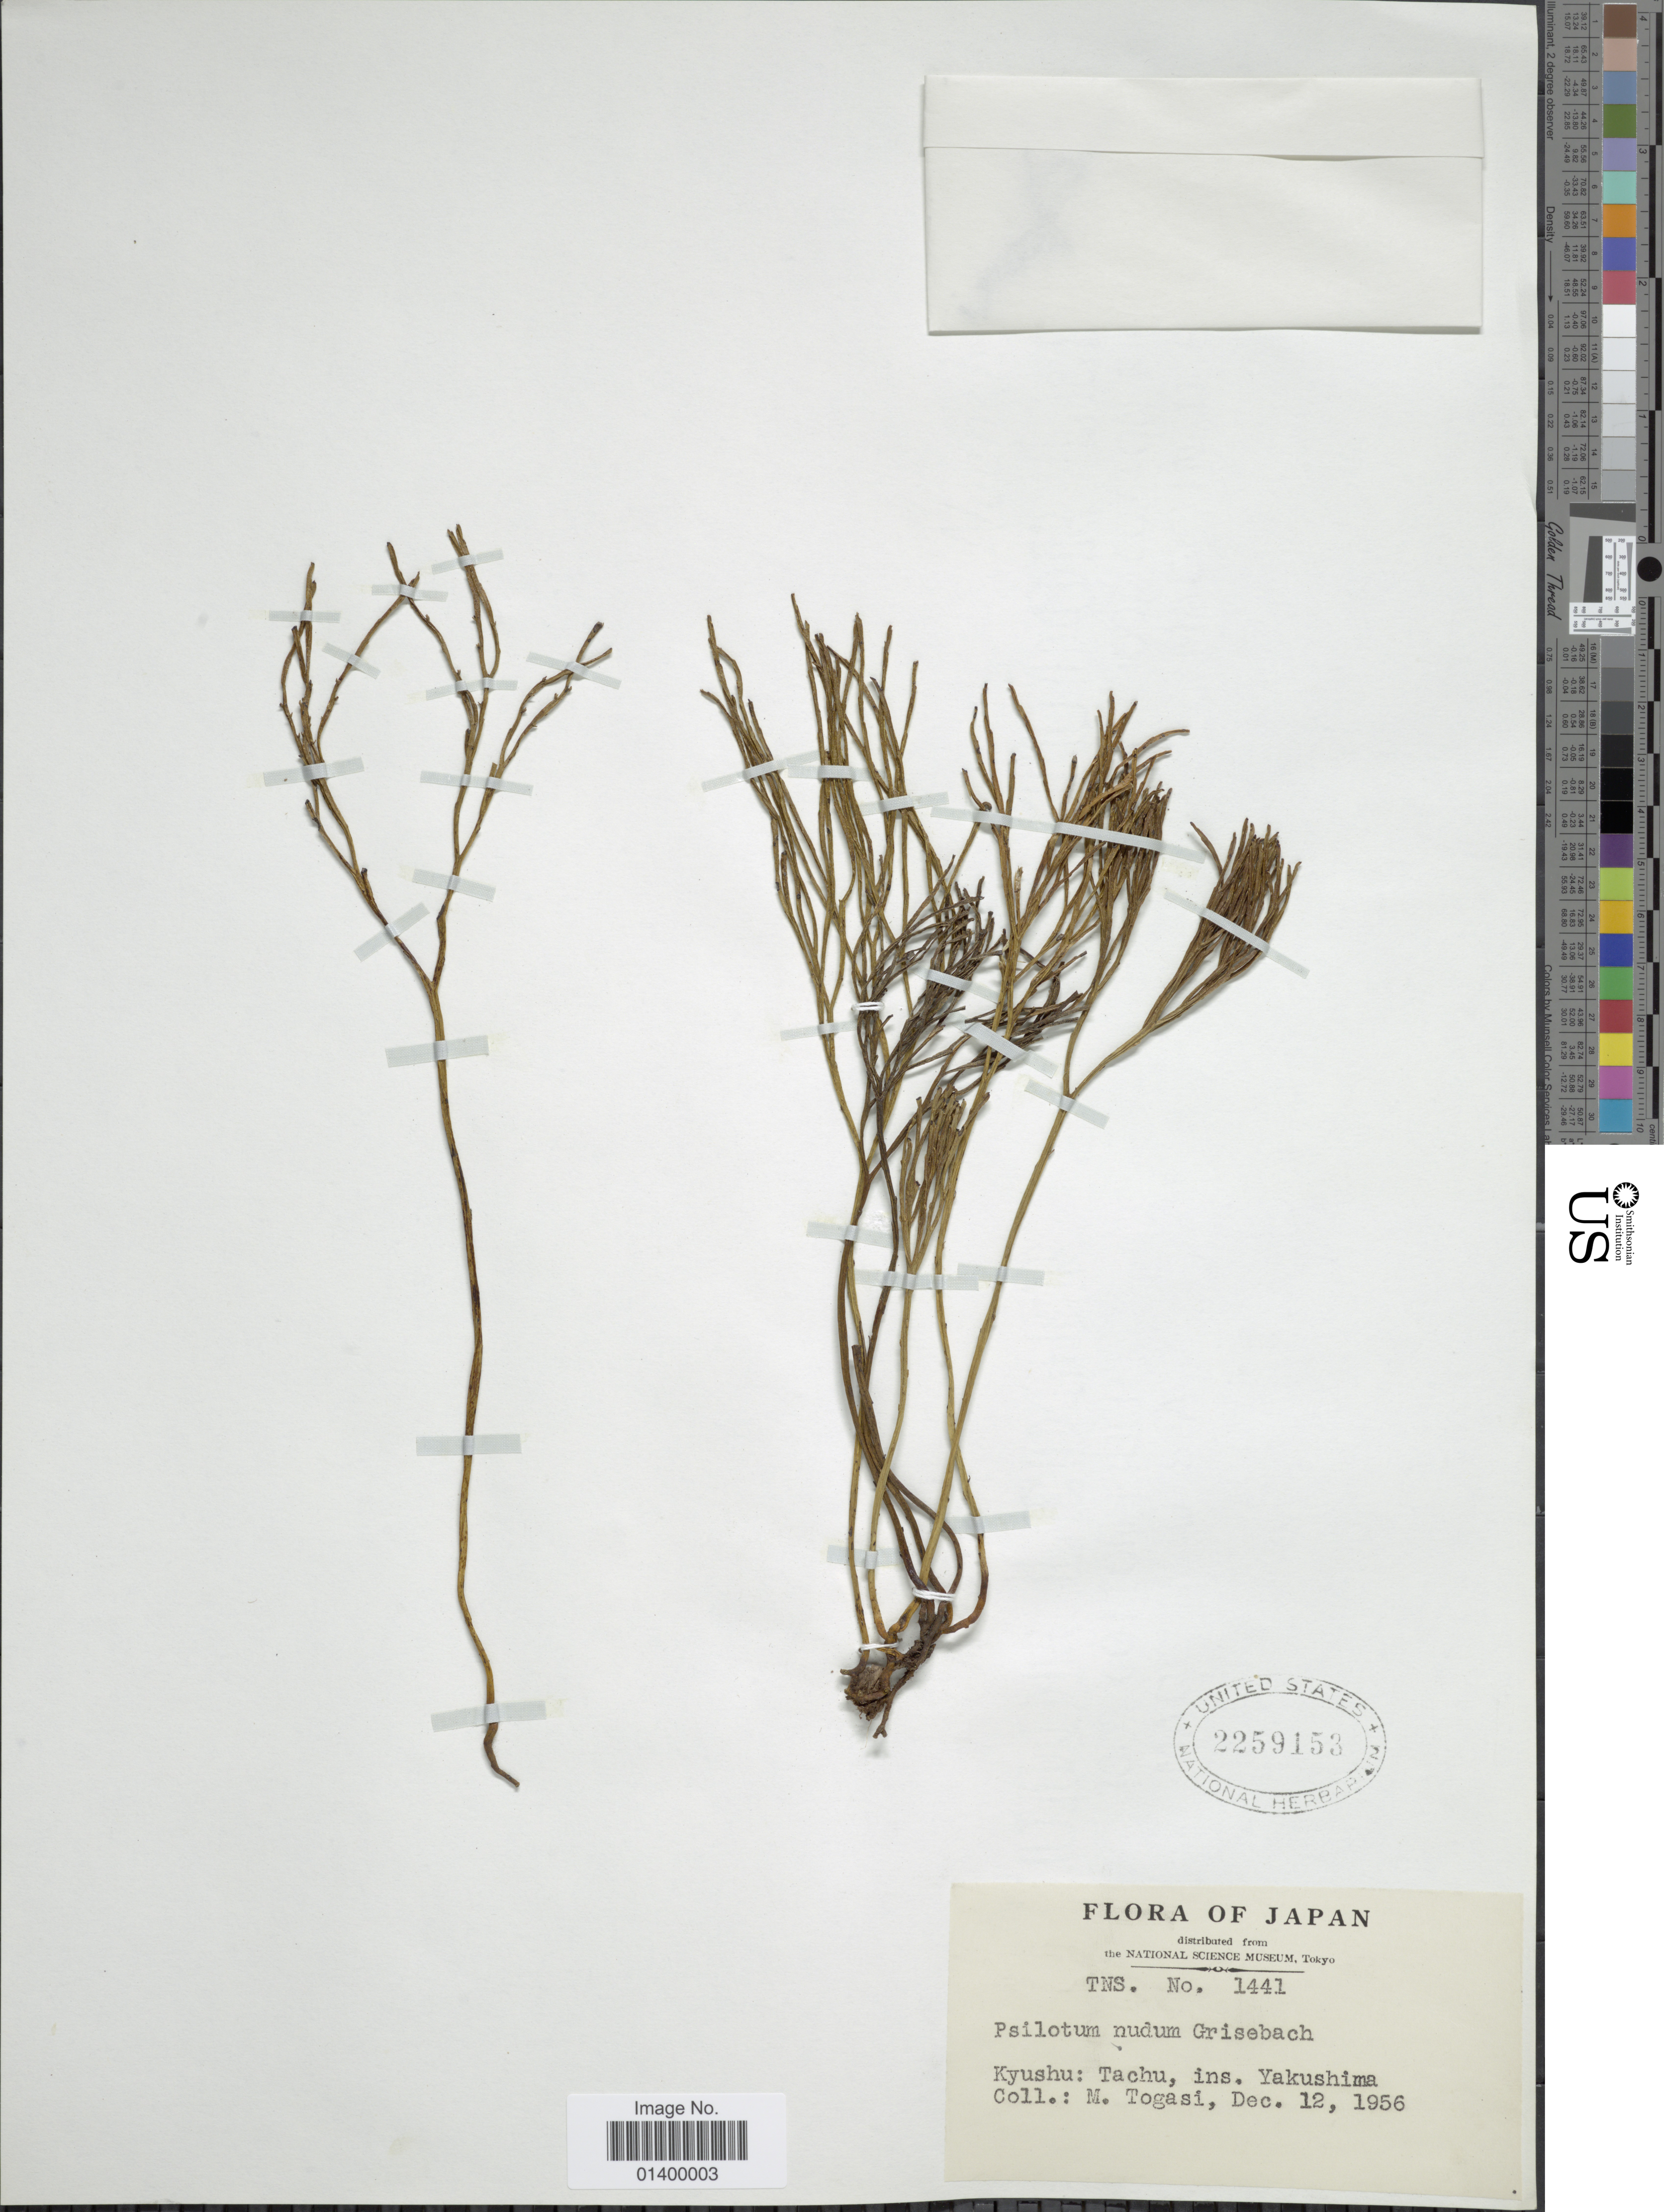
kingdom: Plantae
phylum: Tracheophyta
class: Polypodiopsida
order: Psilotales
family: Psilotaceae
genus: Psilotum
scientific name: Psilotum nudum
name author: (L.) P. Beauv.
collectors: M. Togasi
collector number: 1441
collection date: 1956-12-12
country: Japan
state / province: Kagosima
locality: Kyushu: Tachu, ins. Yakushima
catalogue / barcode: US 2259153